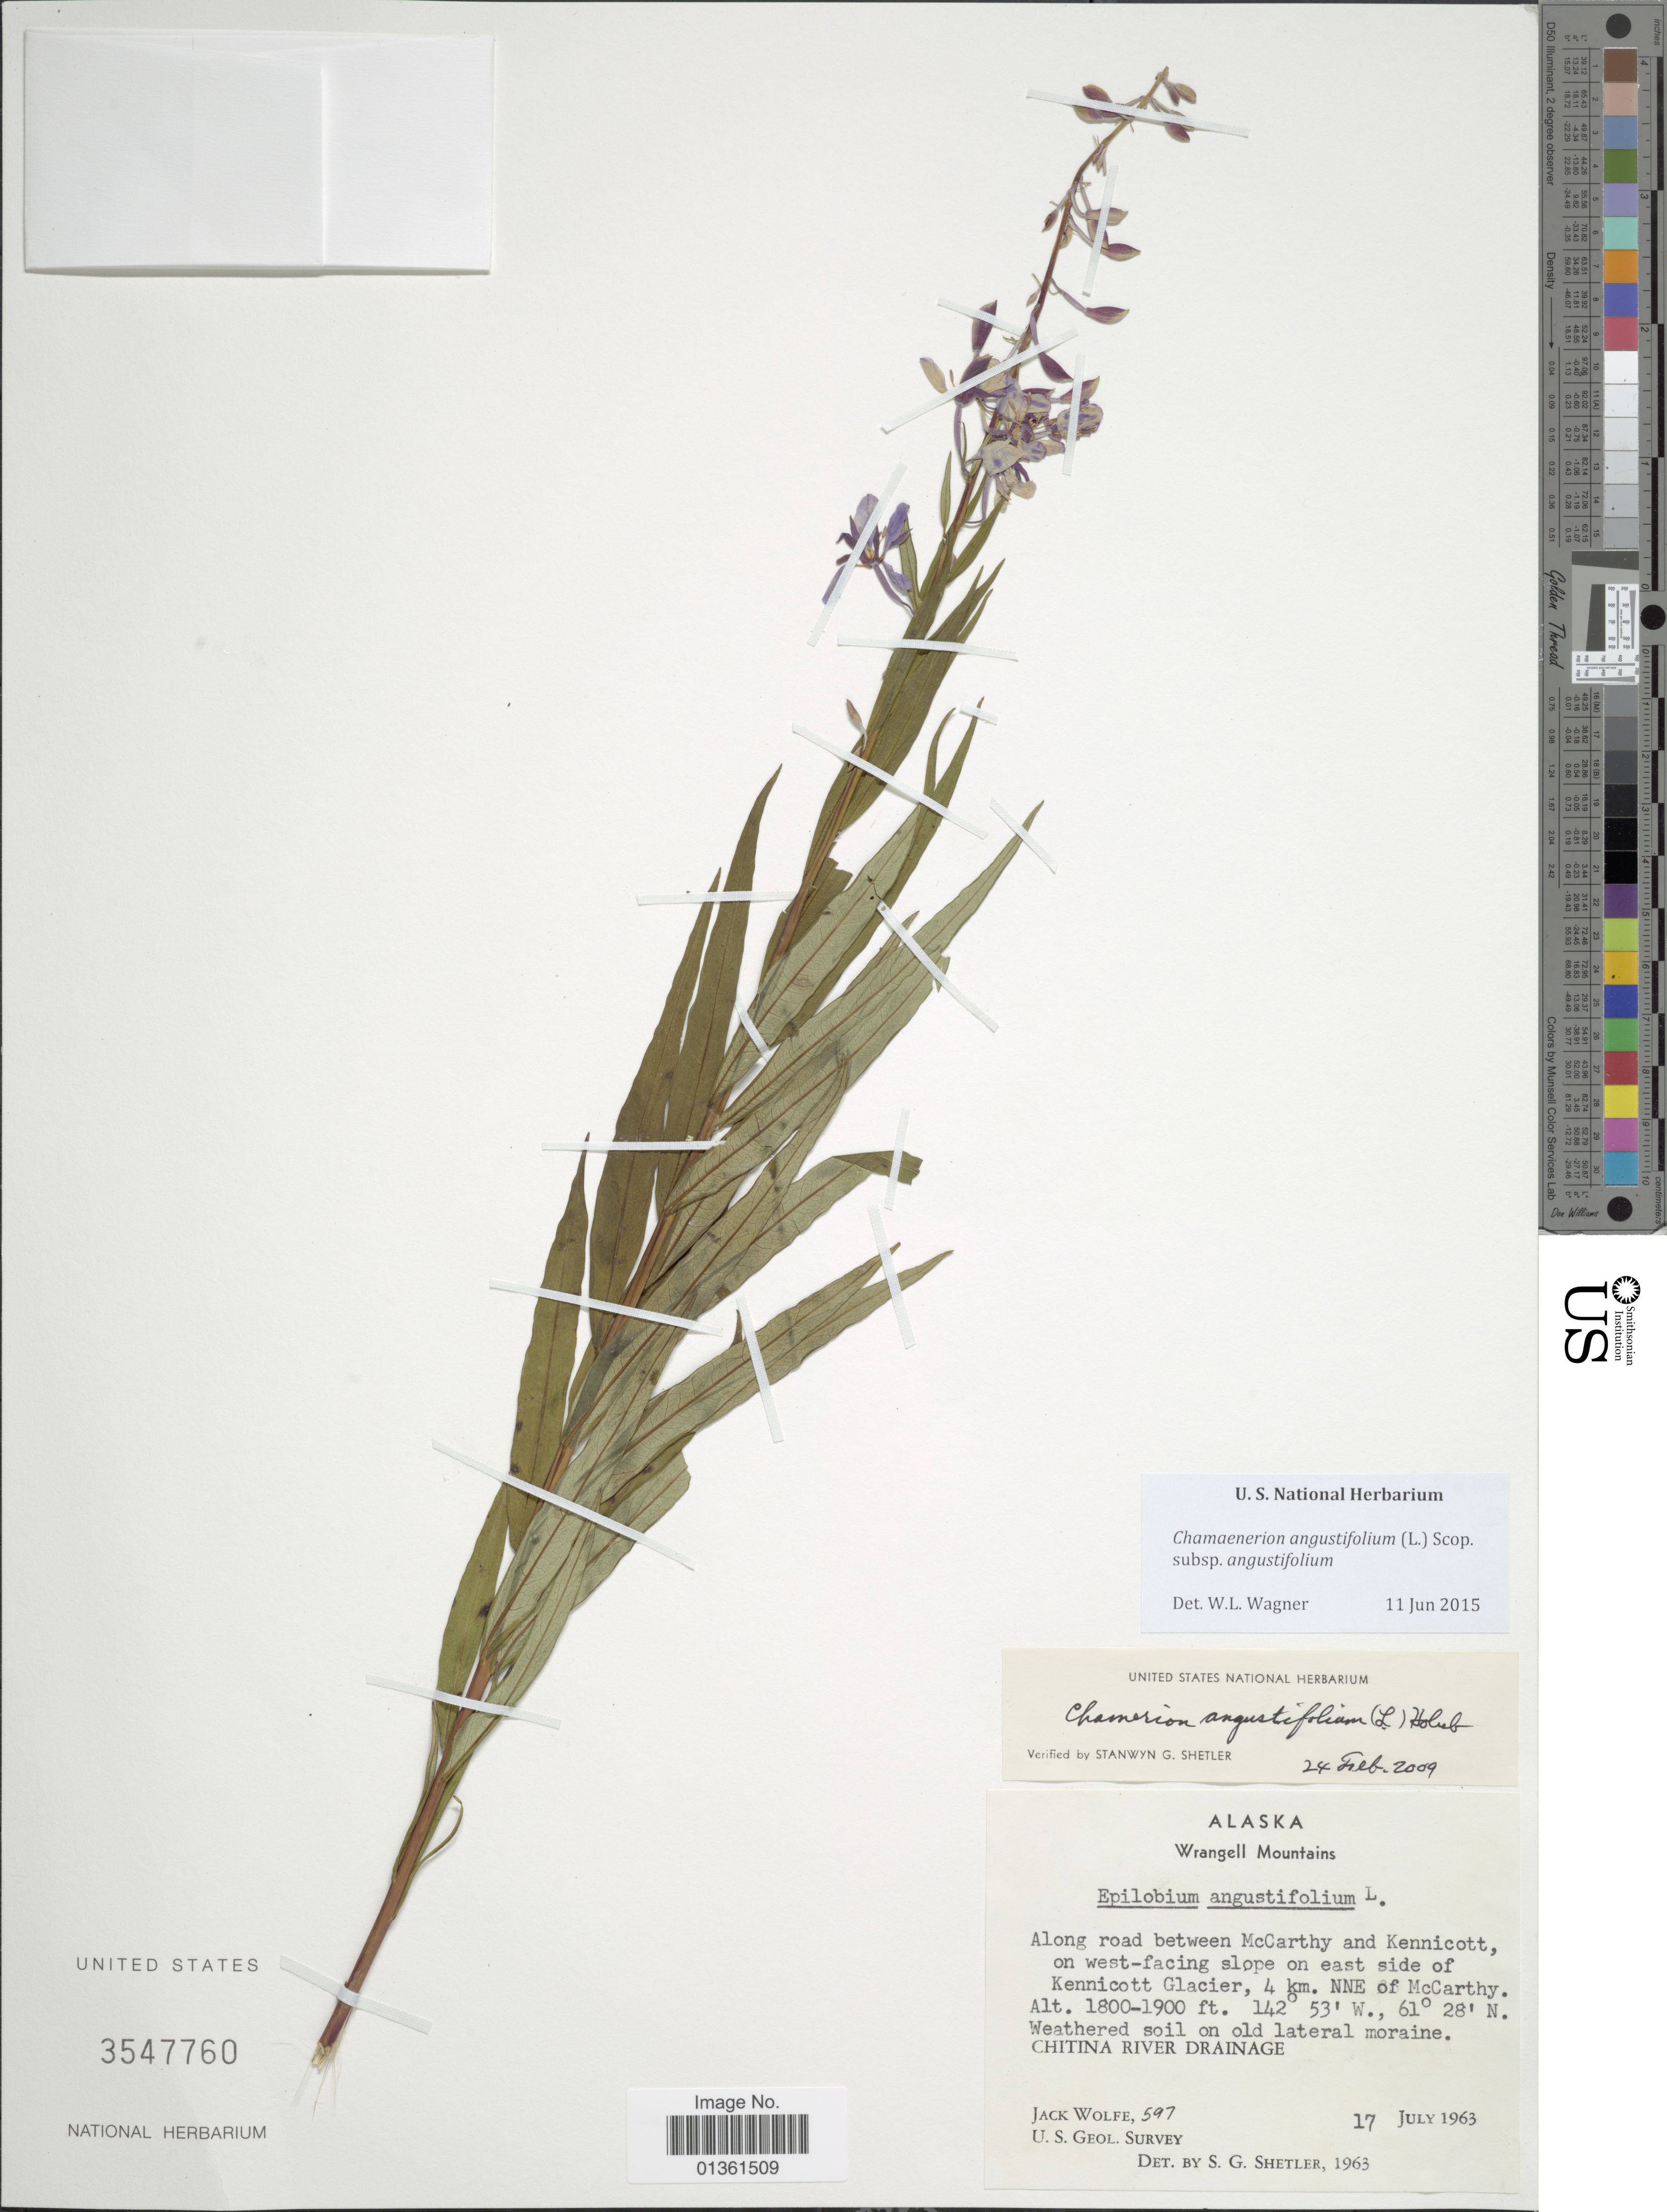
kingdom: Plantae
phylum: Tracheophyta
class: Magnoliopsida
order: Myrtales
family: Onagraceae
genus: Chamaenerion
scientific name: Chamaenerion angustifolium subsp. angustifolium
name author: (L.) Scop.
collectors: J. Wolfe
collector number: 597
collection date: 1963-07-17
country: United States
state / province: Alaska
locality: Wrangell Mountains. Along road between McCarthy and Kennicott, on west-facing slope on east side of Kennicott Glacier, 4 km. NNE of McCarthy. Chitina River Drainage.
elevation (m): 549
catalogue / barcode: US 3547760